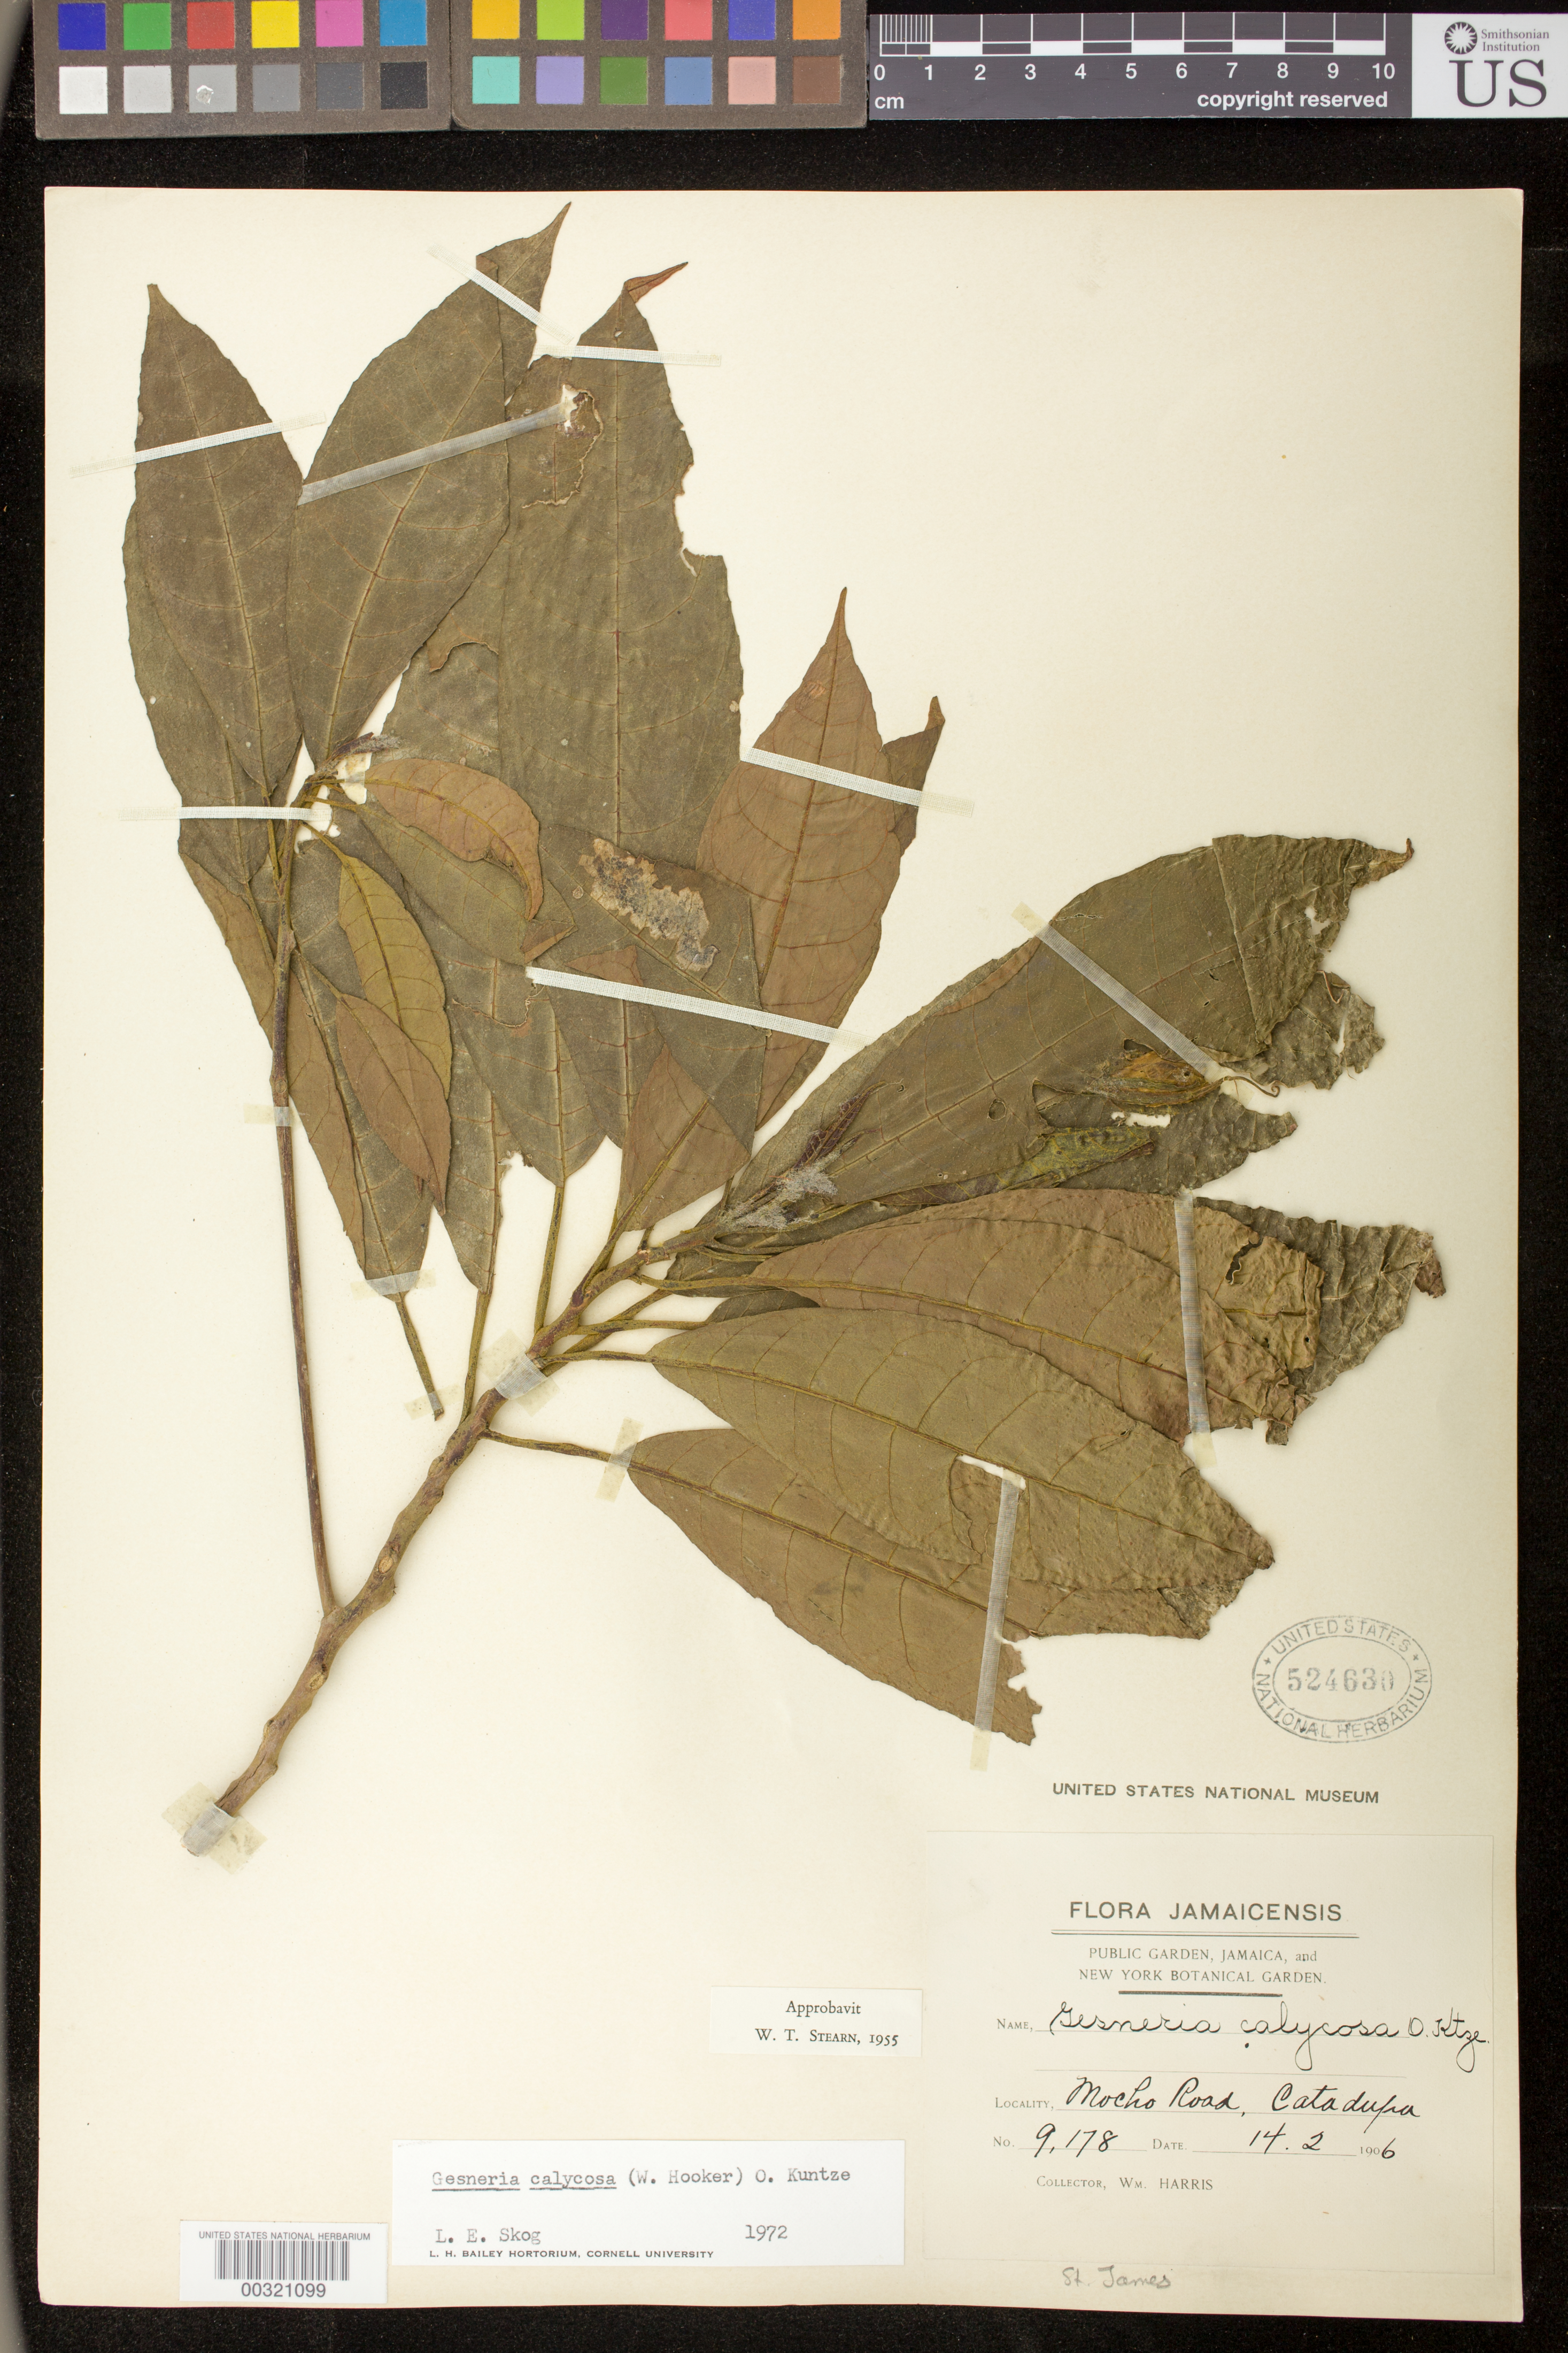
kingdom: Plantae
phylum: Tracheophyta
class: Magnoliopsida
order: Lamiales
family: Gesneriaceae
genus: Gesneria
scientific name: Gesneria calycosa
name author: (Hook.) Kuntze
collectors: W. Harris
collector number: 9178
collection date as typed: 14 Feb 1906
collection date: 1906-02-14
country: Jamaica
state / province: Saint James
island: Jamaica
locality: Mocho Road, Catadupa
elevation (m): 579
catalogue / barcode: US 524630